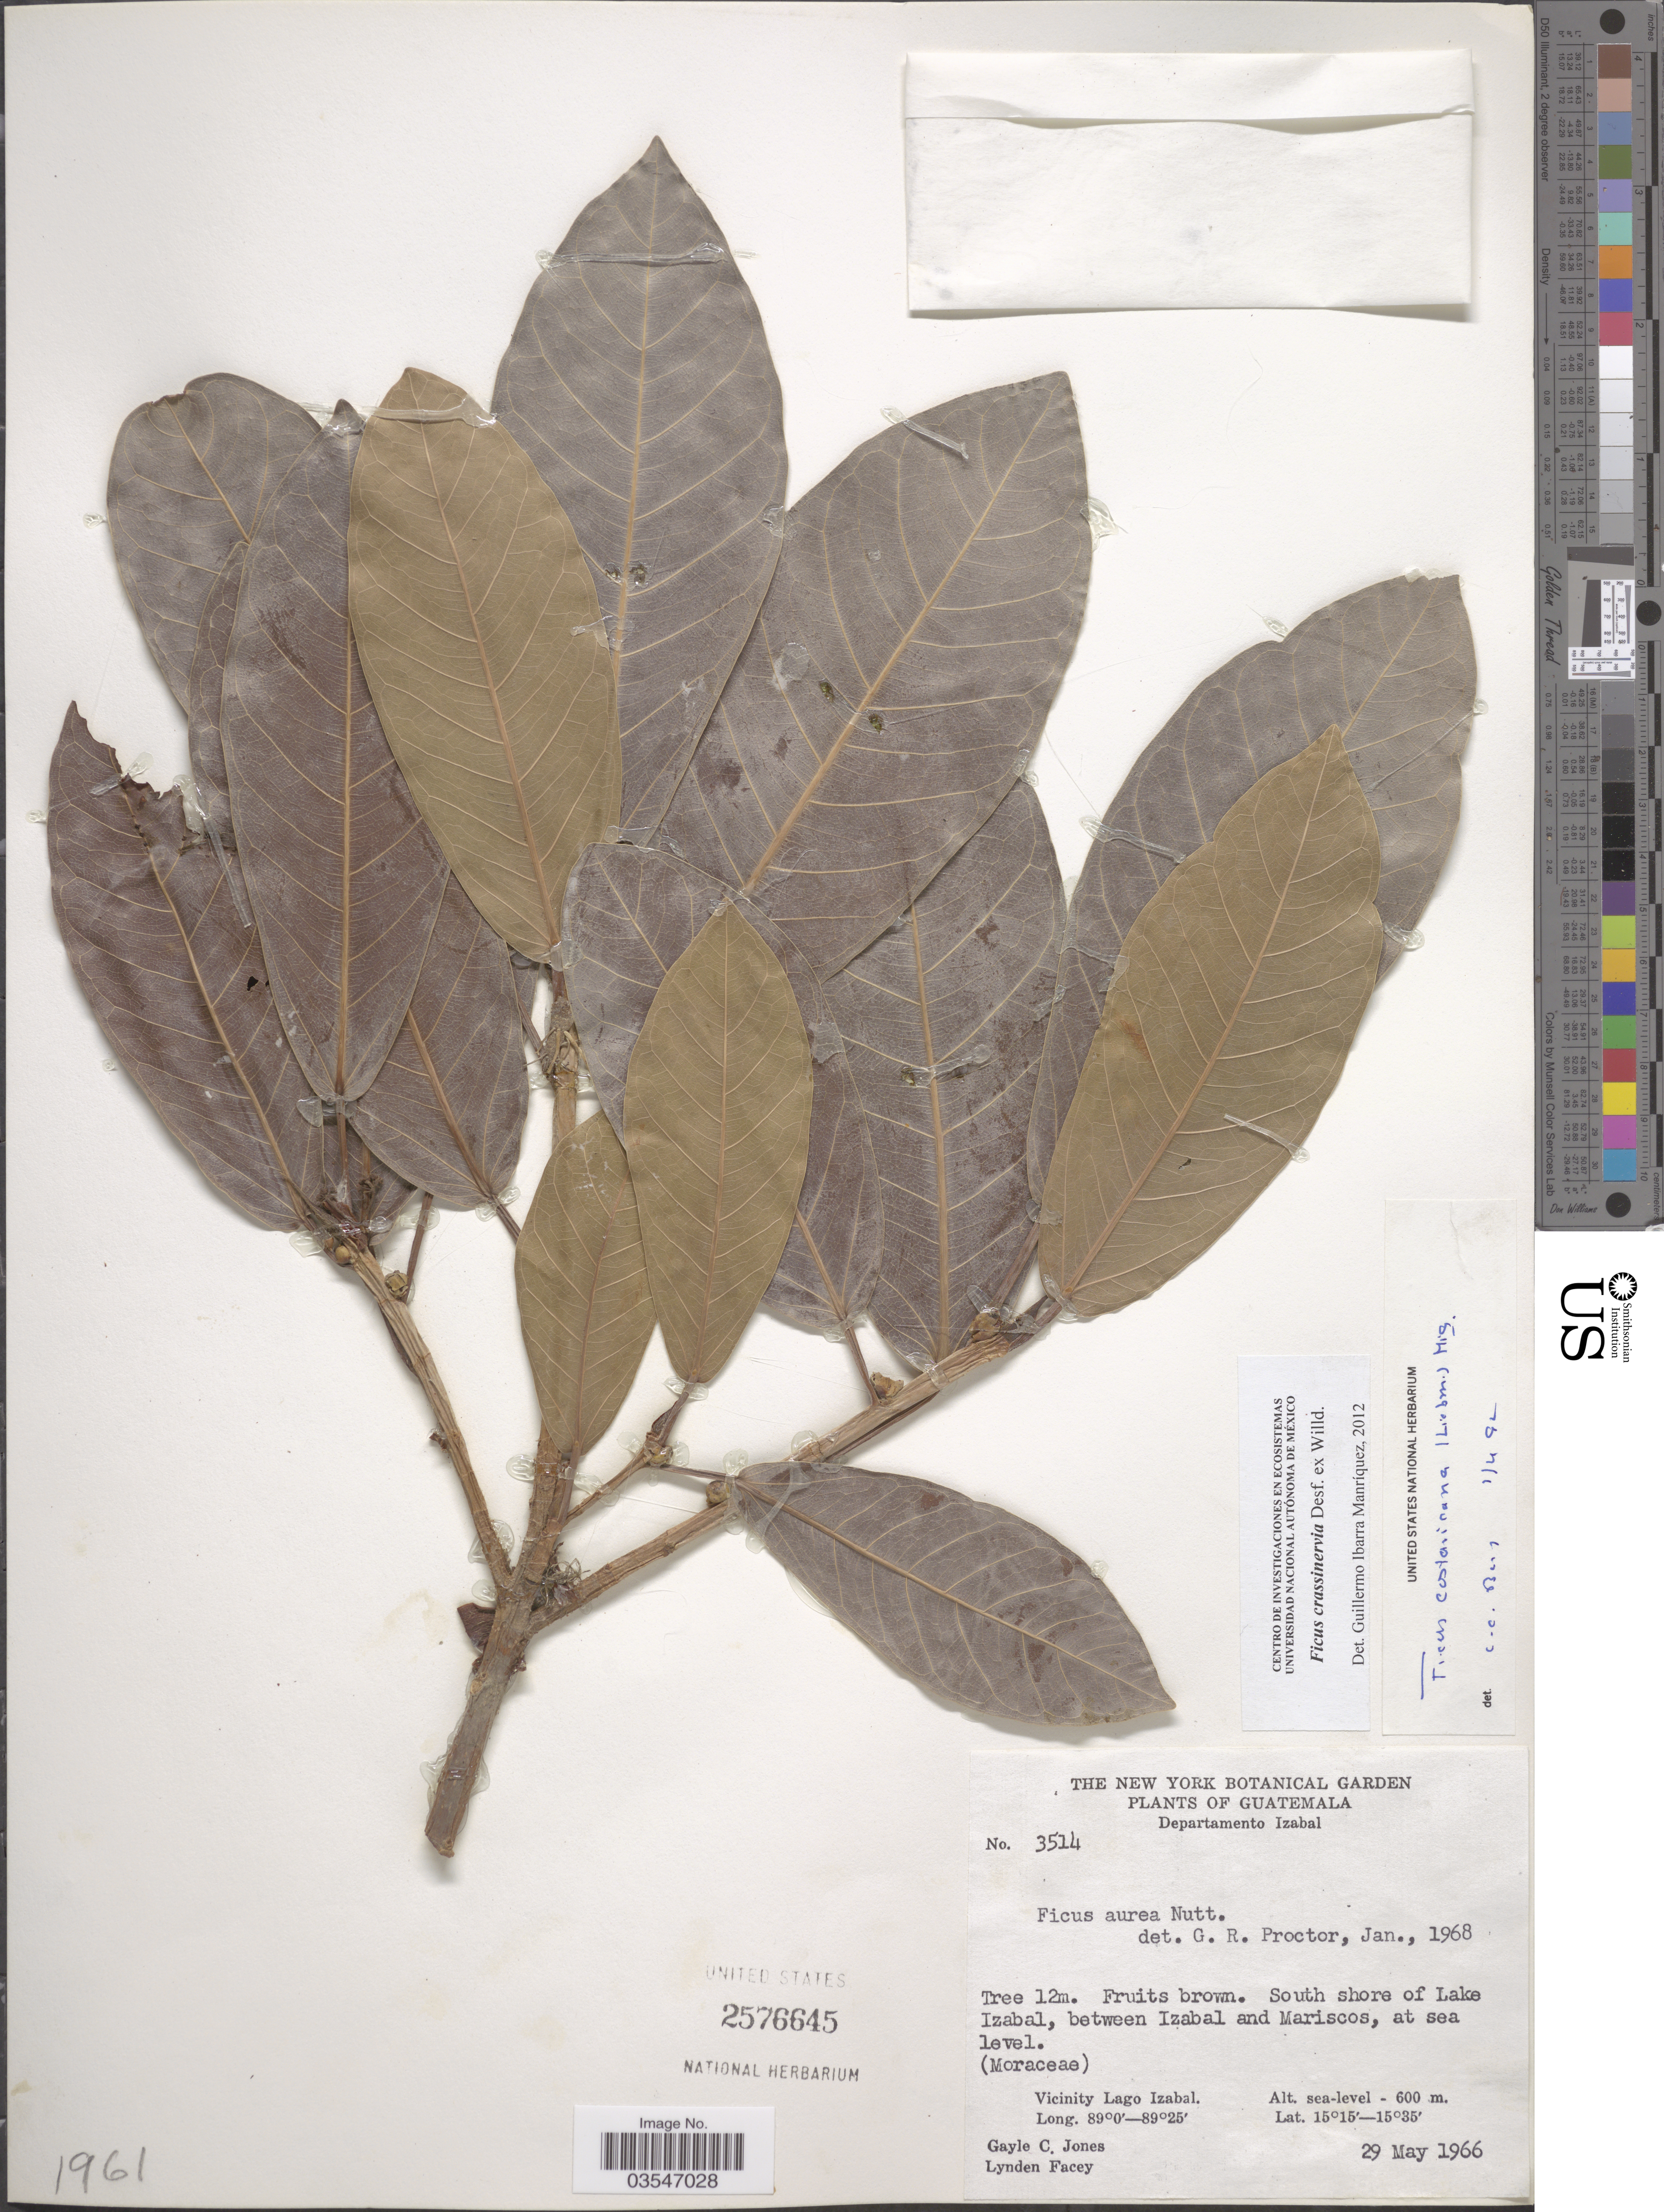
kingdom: Plantae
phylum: Tracheophyta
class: Magnoliopsida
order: Rosales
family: Moraceae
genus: Ficus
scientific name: Ficus crassinervia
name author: Desf. ex Willd.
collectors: G. C. Jones & L. Facey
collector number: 3514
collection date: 1966-05-29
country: Guatemala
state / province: Izabal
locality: Departamento Izabal. South shore of Lake Izabal, between Izabal and Mariscos. Vicinity Lago Izabal.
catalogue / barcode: US 2576645